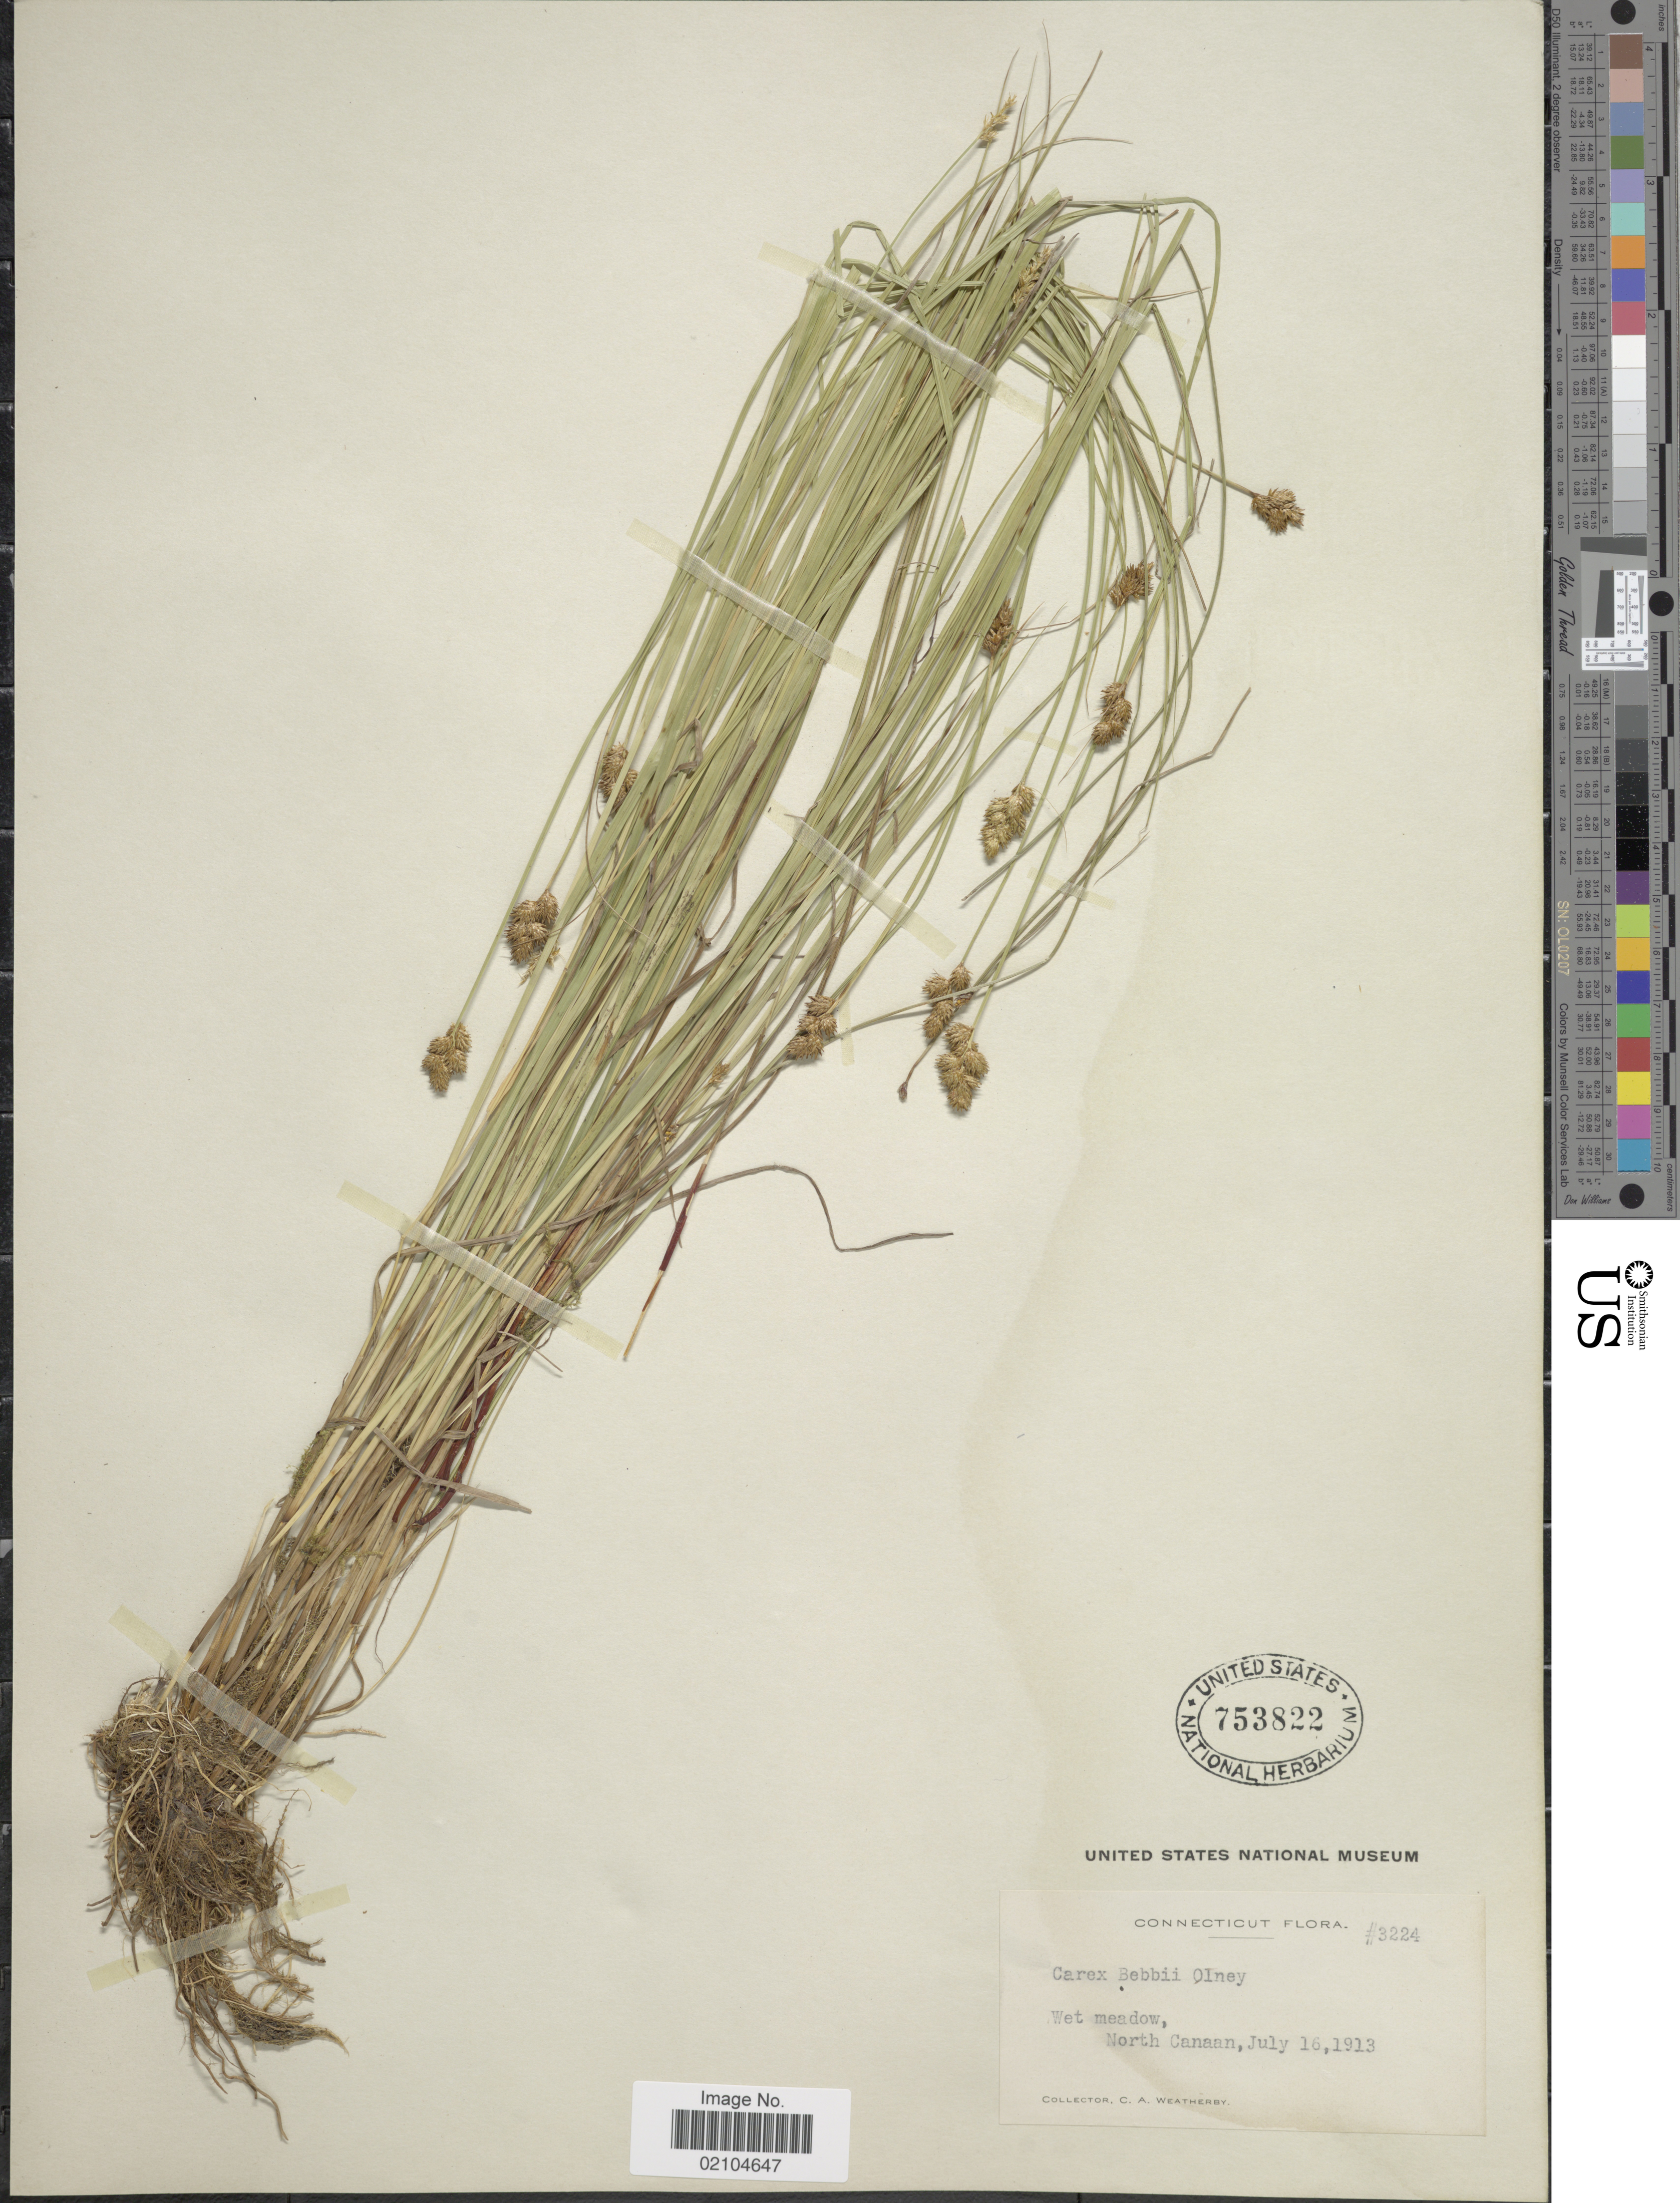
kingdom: Plantae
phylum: Tracheophyta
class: Liliopsida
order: Poales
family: Cyperaceae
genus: Carex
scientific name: Carex bebbii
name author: (L.H. Bailey) Olney ex Fernald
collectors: C. A. Weatherby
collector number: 3224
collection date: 1913-07-16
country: United States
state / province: Connecticut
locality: North Canaan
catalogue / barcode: US 753822